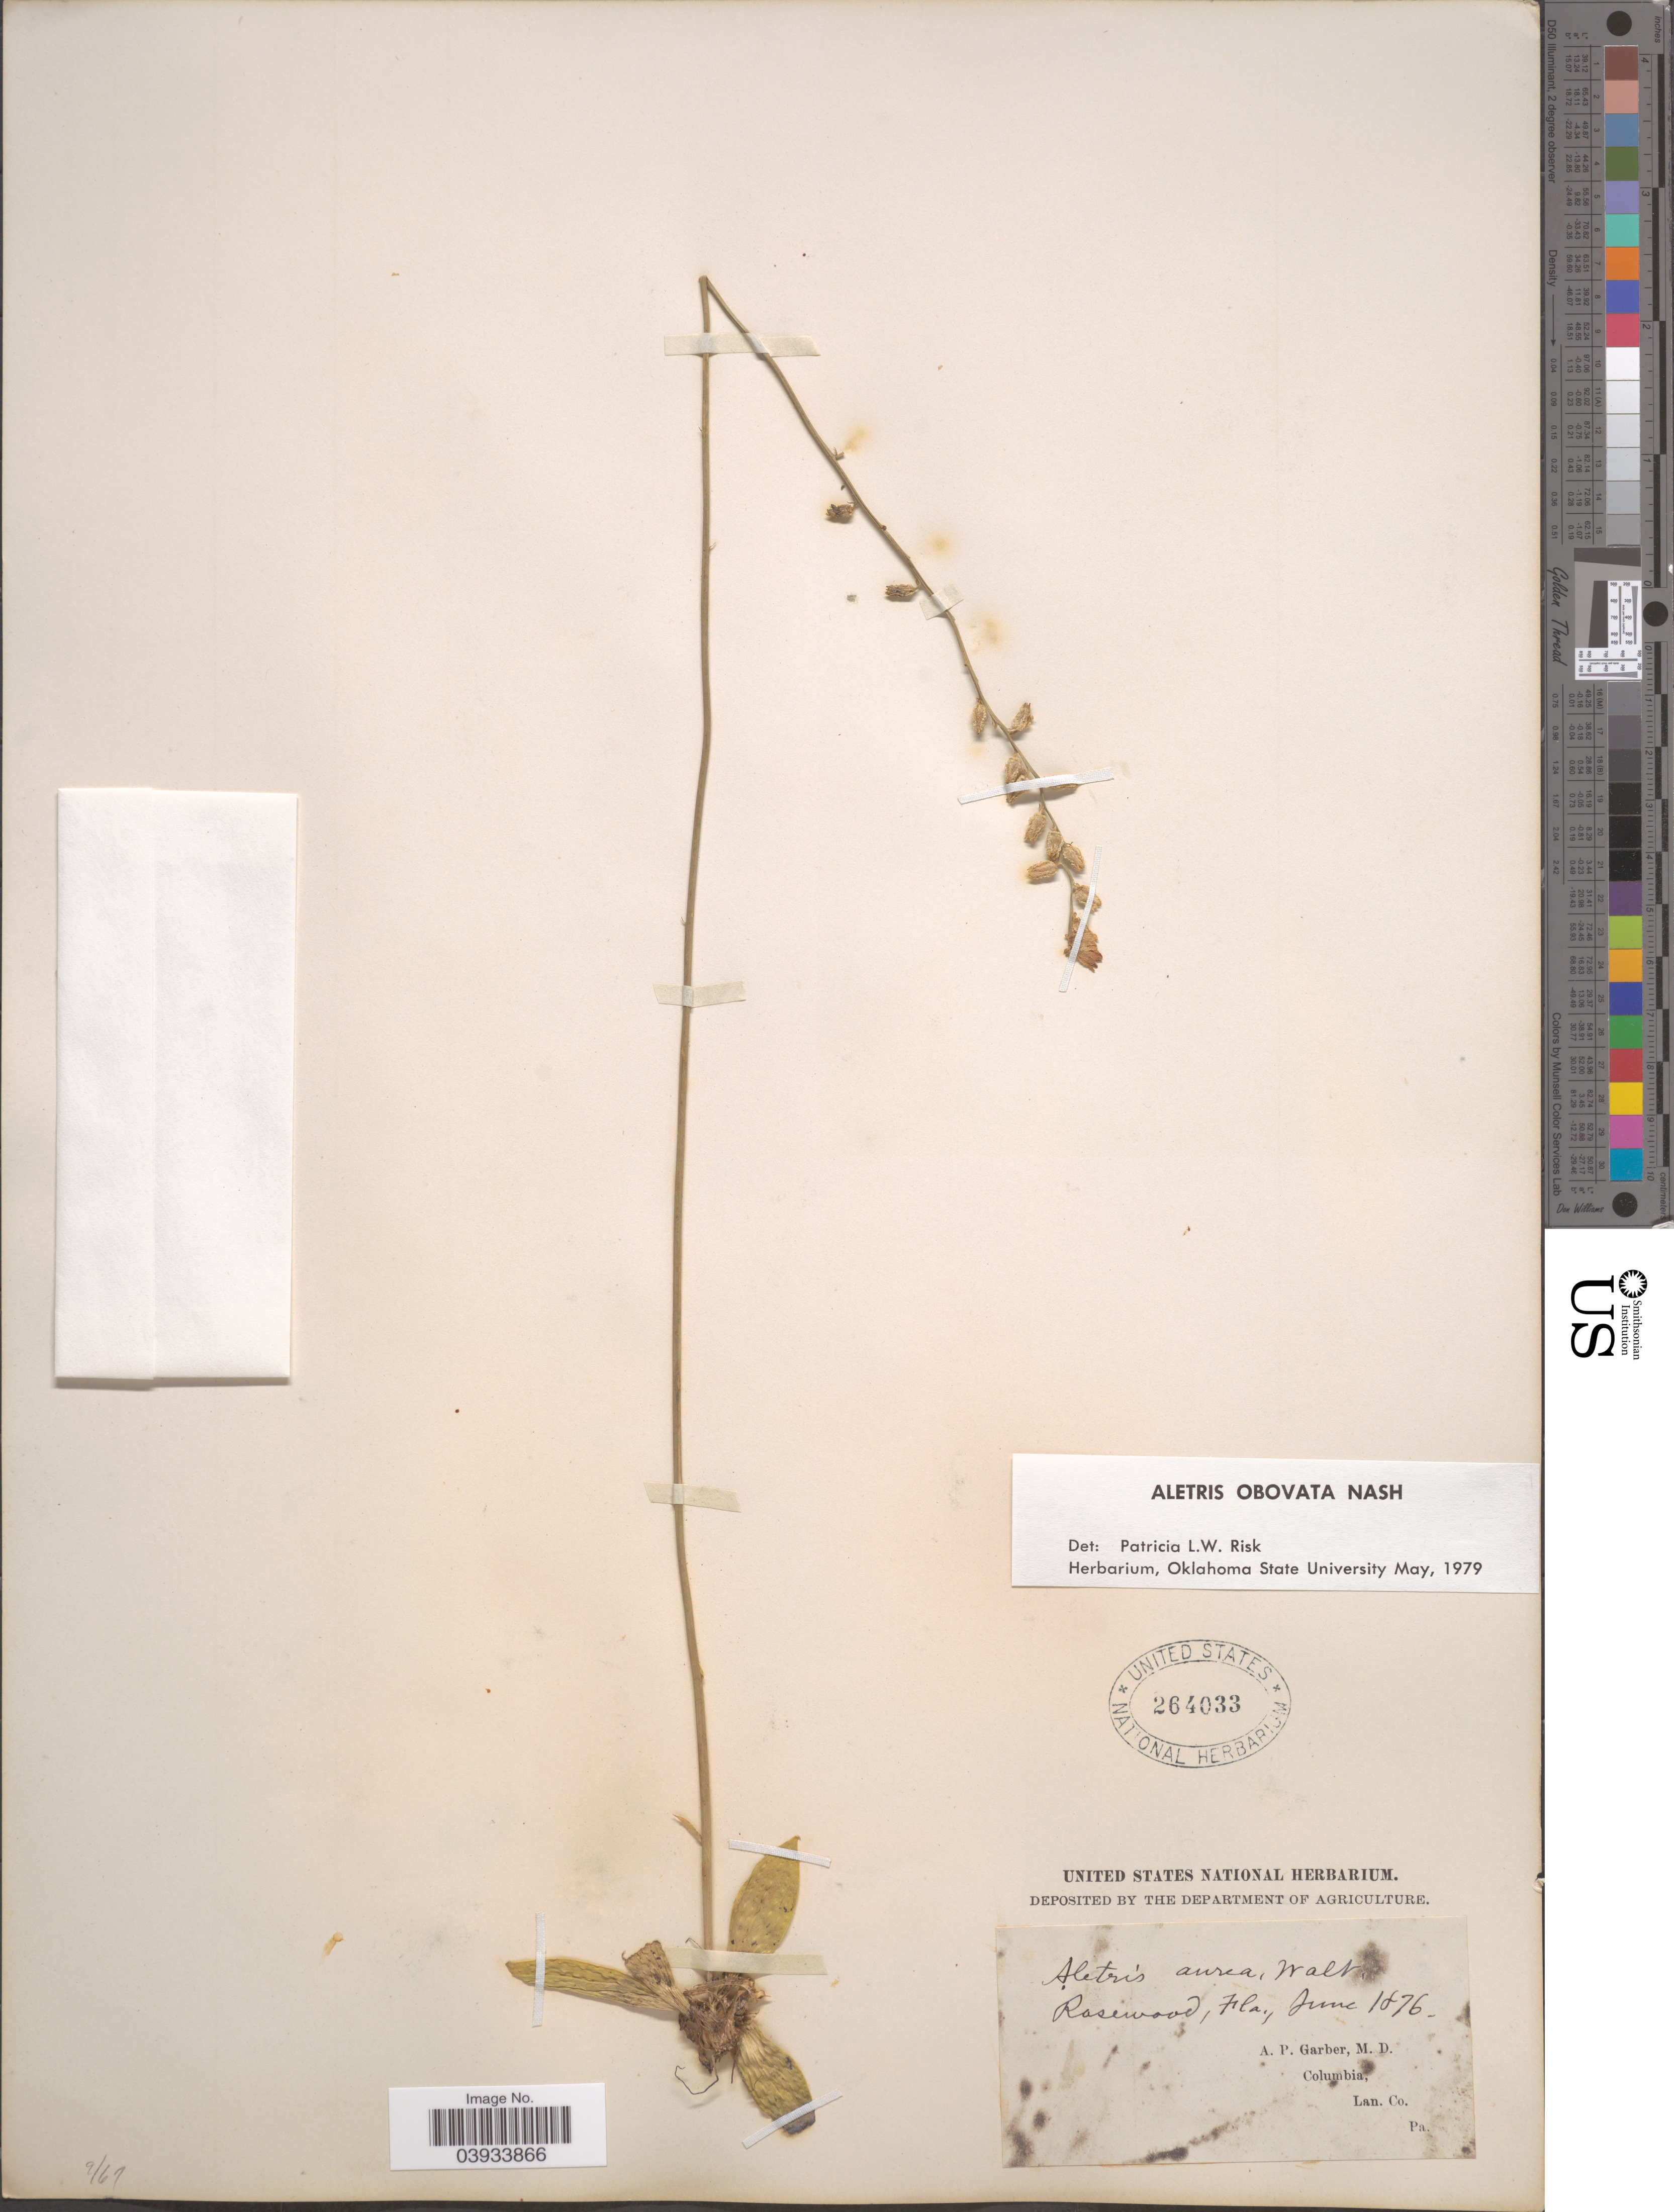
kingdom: Plantae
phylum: Tracheophyta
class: Liliopsida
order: Dioscoreales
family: Nartheciaceae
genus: Aletris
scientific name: Aletris obovata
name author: Nash ex Small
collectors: A. P. Garber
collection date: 1876-06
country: United States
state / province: Florida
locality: Rosewood.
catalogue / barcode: US 264033